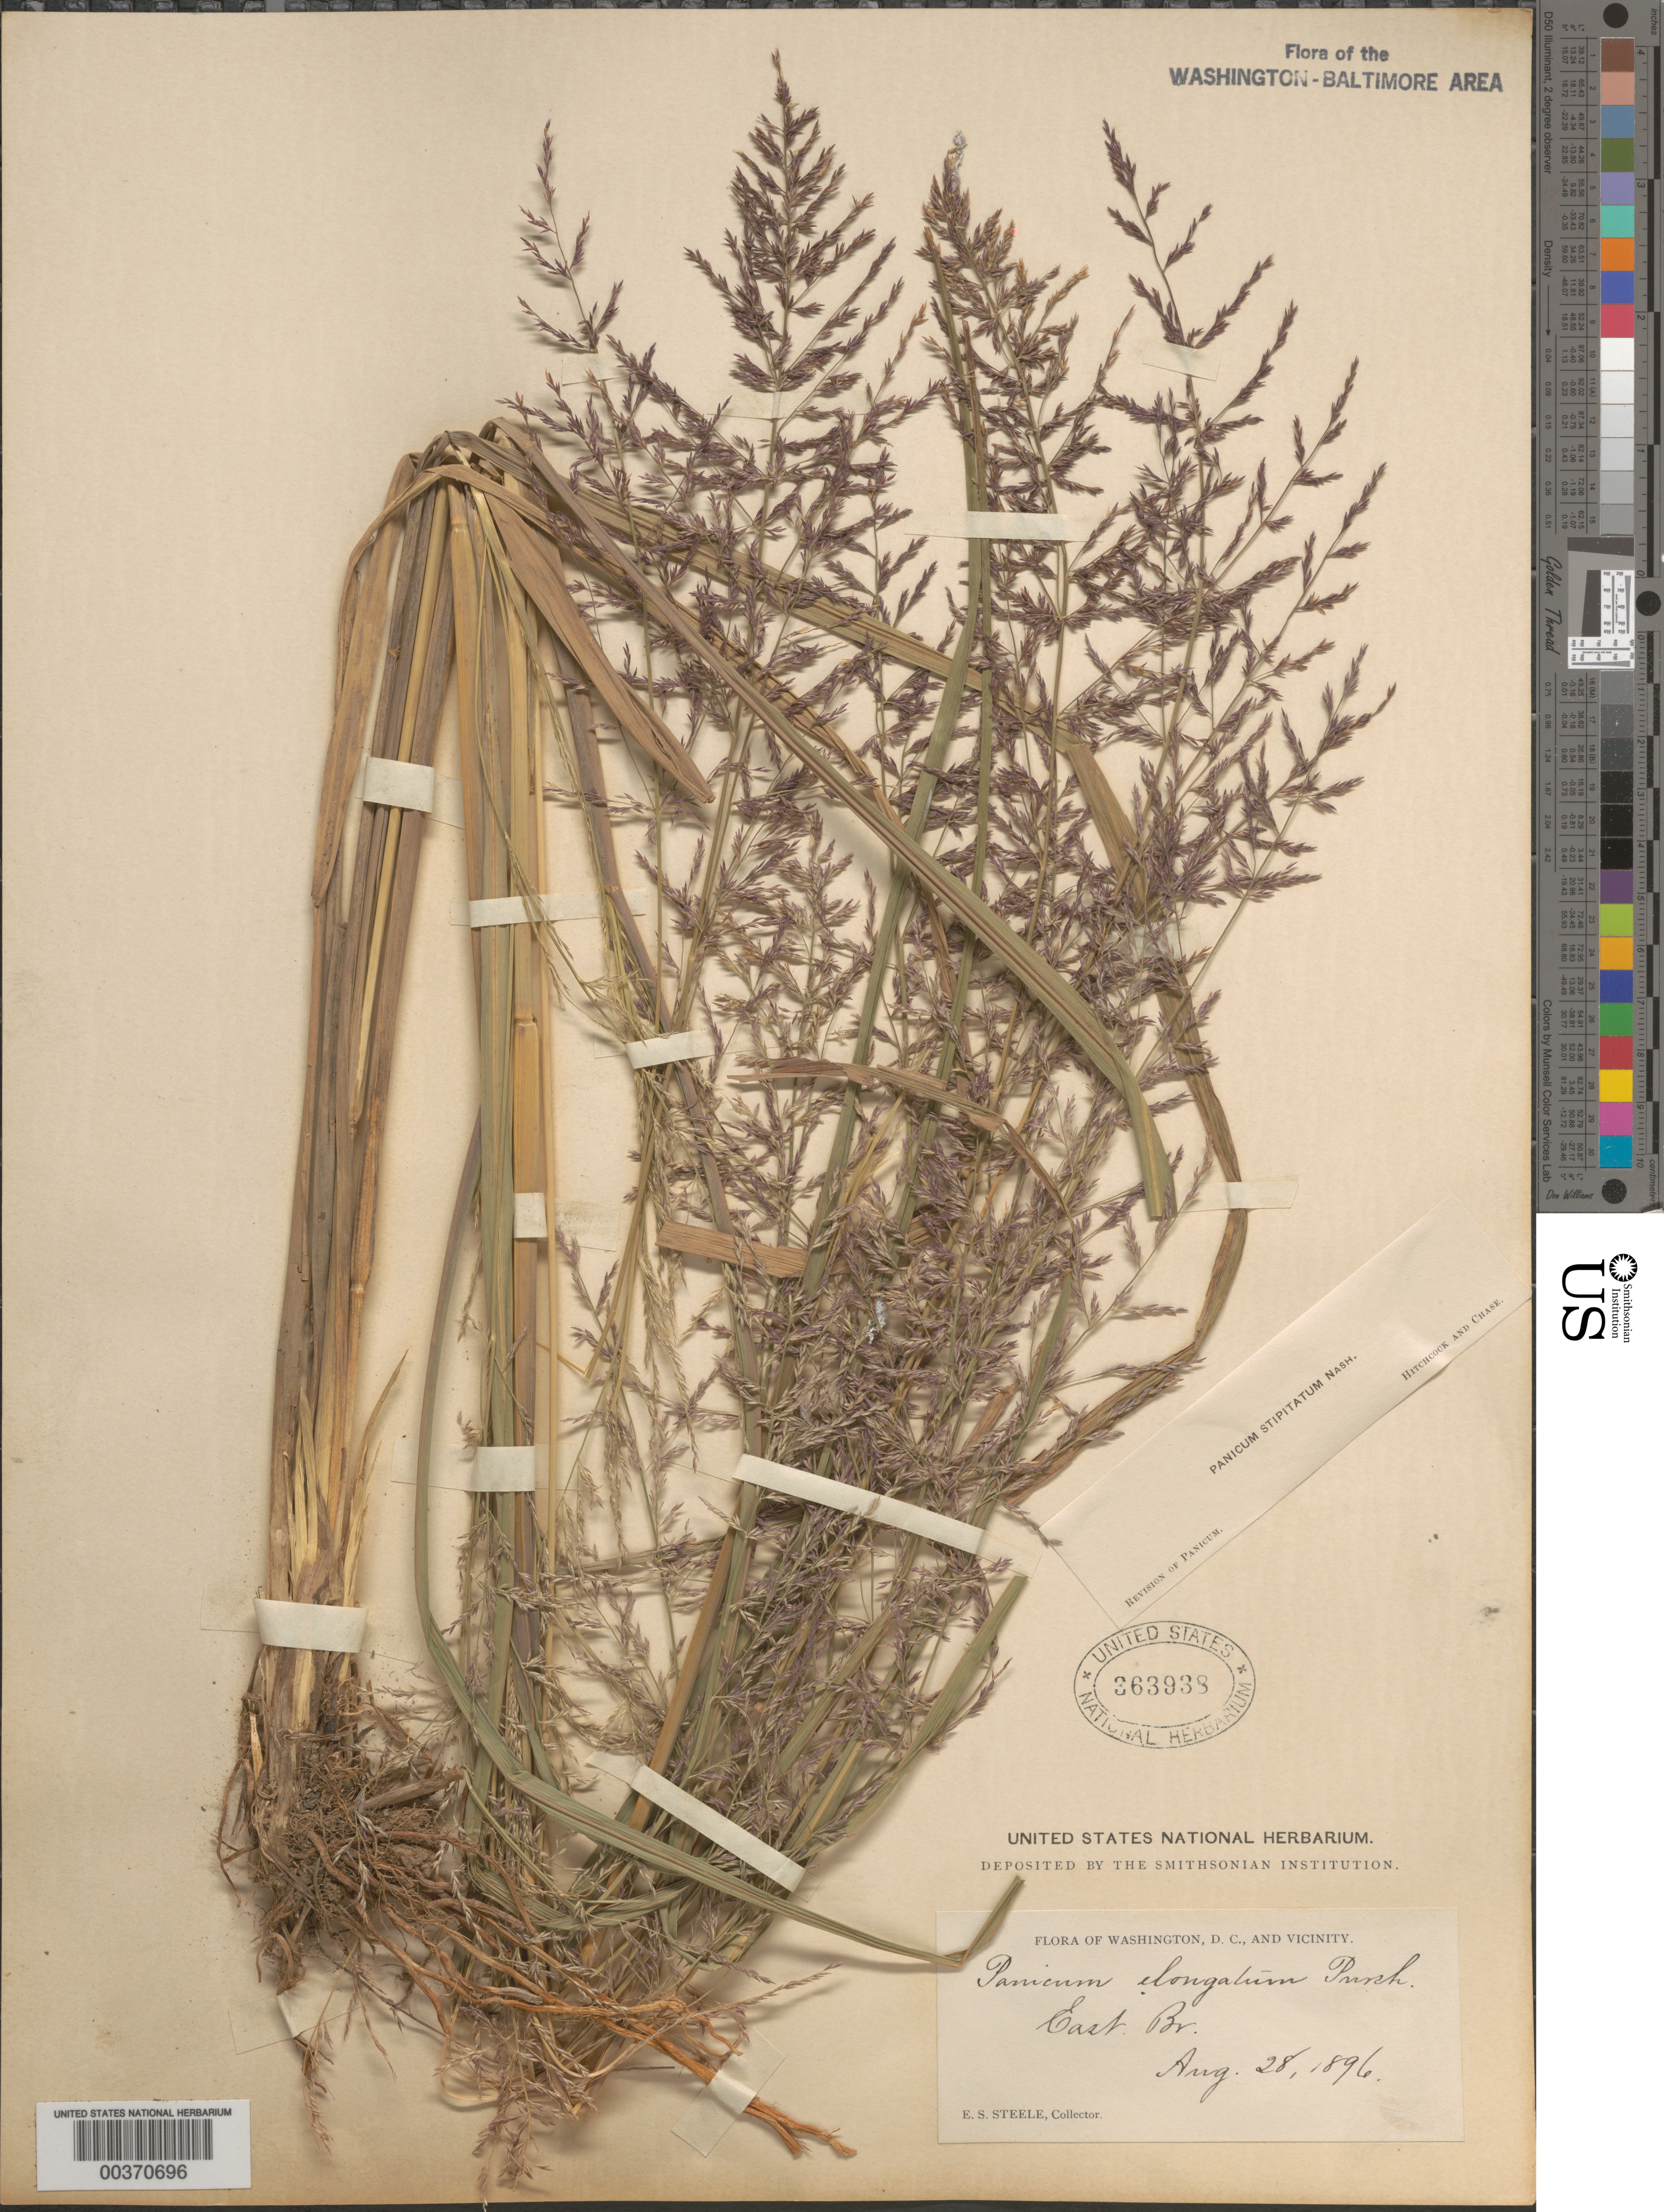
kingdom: Plantae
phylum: Tracheophyta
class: Liliopsida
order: Poales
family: Poaceae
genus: Coleataenia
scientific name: Coleataenia rigidula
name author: (Bosc ex Nees) LeBlond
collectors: E. Steele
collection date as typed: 28 Aug 1896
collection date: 1896-08-28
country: United States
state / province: District of Columbia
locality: East. Br.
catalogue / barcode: US 363938